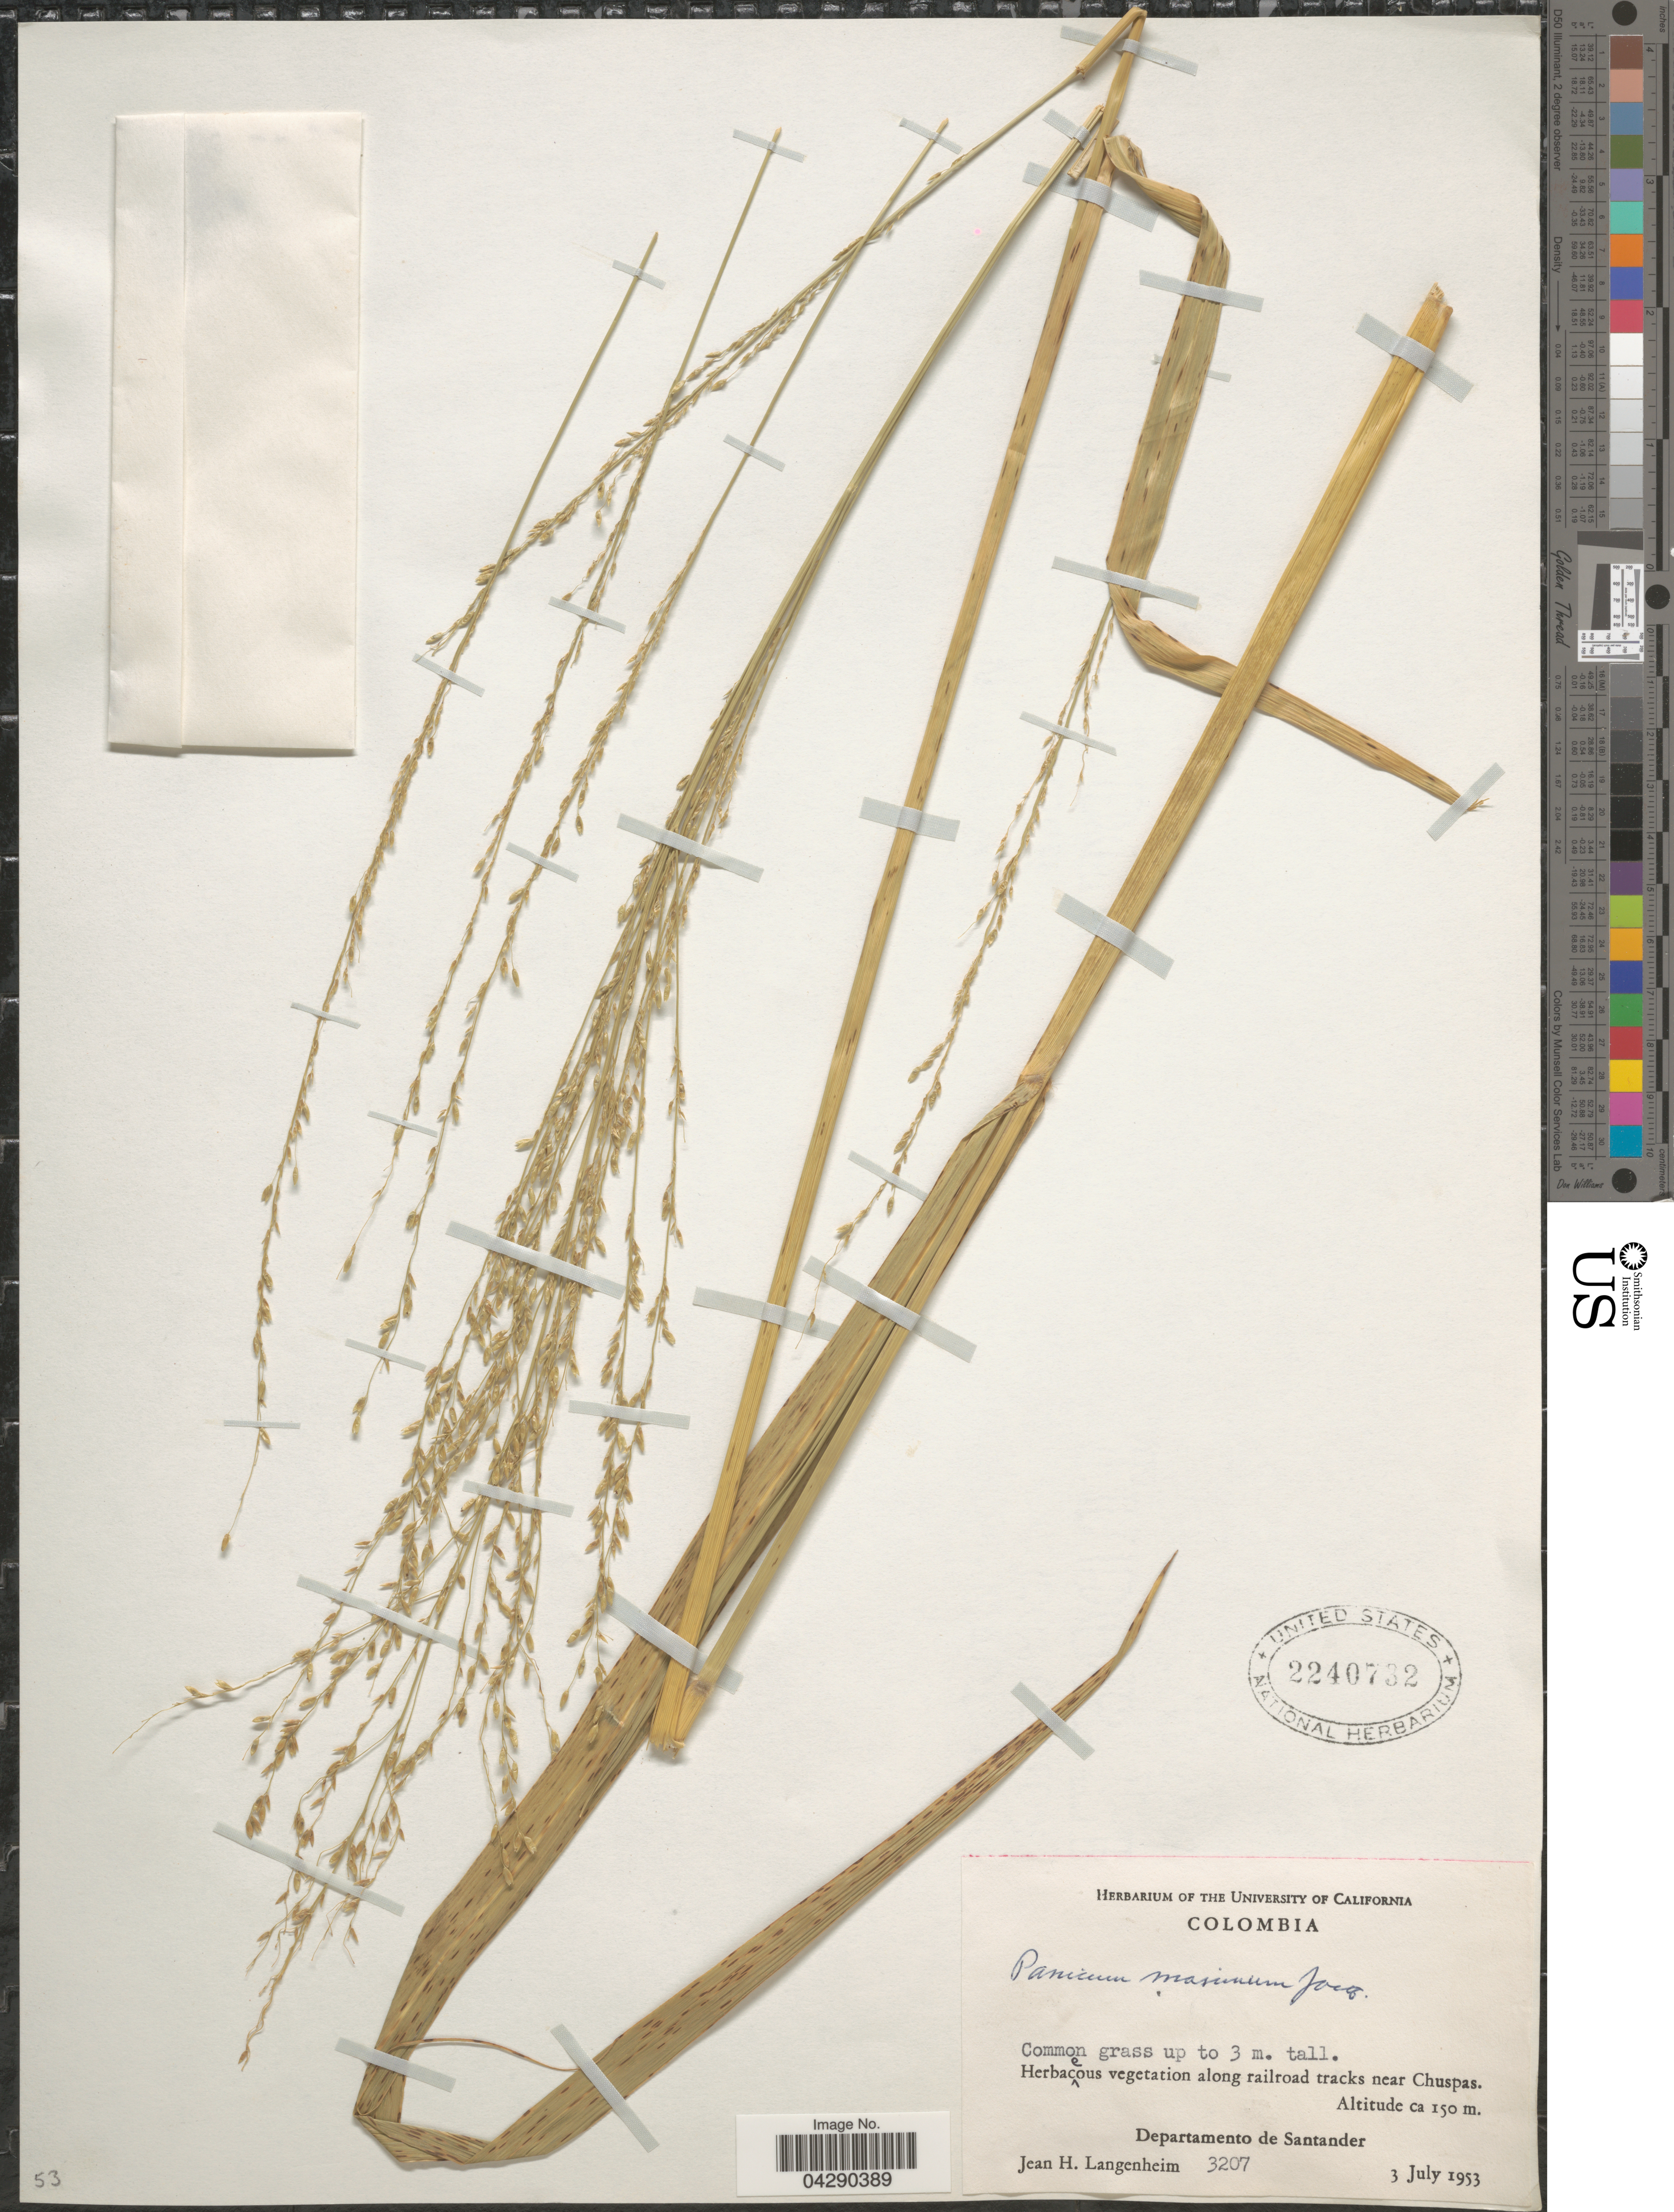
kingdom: Plantae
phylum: Tracheophyta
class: Liliopsida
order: Poales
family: Poaceae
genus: Megathyrsus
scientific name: Megathyrsus maximus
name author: (Jacq.) B.K. Simon & S.W.L. Jacobs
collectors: J. H. Langenheim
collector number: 3207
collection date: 1953-07-03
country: Colombia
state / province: Santander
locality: Along railroad tracks near Chuspas. Departamento de Santander.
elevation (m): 150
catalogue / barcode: US 2240732